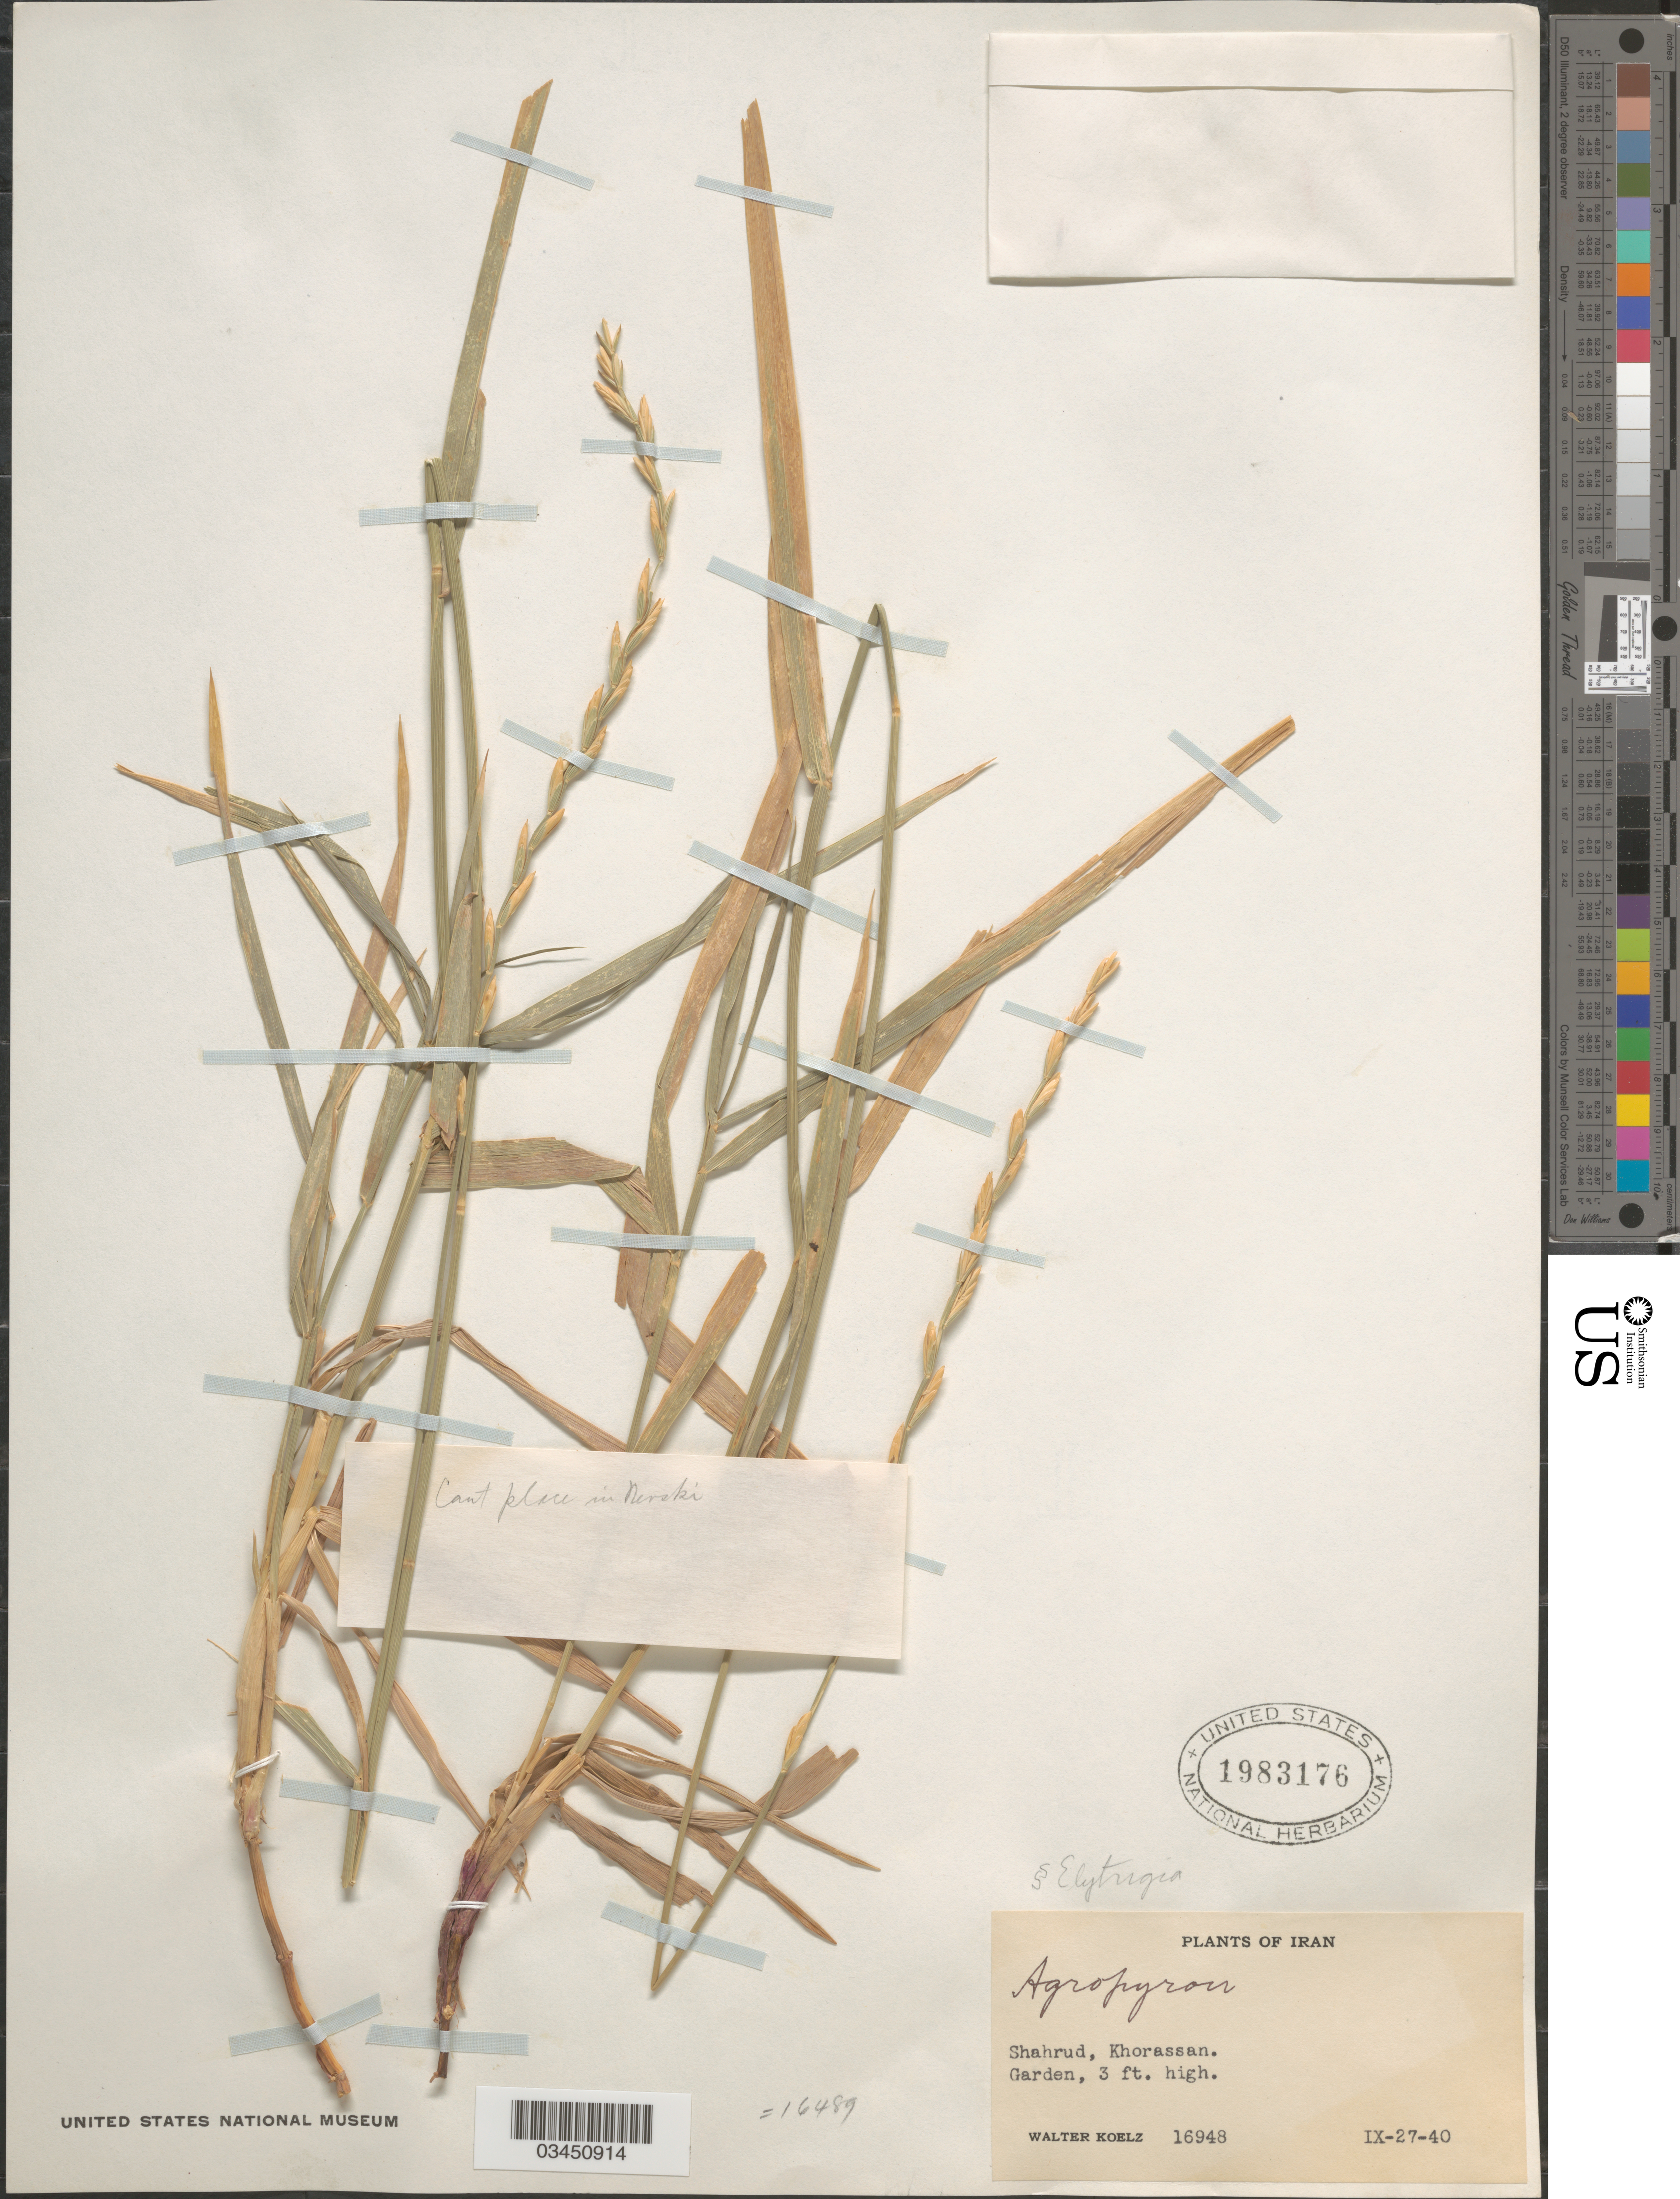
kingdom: Plantae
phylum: Tracheophyta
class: Liliopsida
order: Poales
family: Poaceae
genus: Elymus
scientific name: Elymus sp.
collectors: W. N. Koelz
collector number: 16948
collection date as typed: Transcribed d/m/y: 27/9/40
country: Iran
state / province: Khorasan [obsolete]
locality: Shahrud, Khorassan.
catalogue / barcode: US 1983176